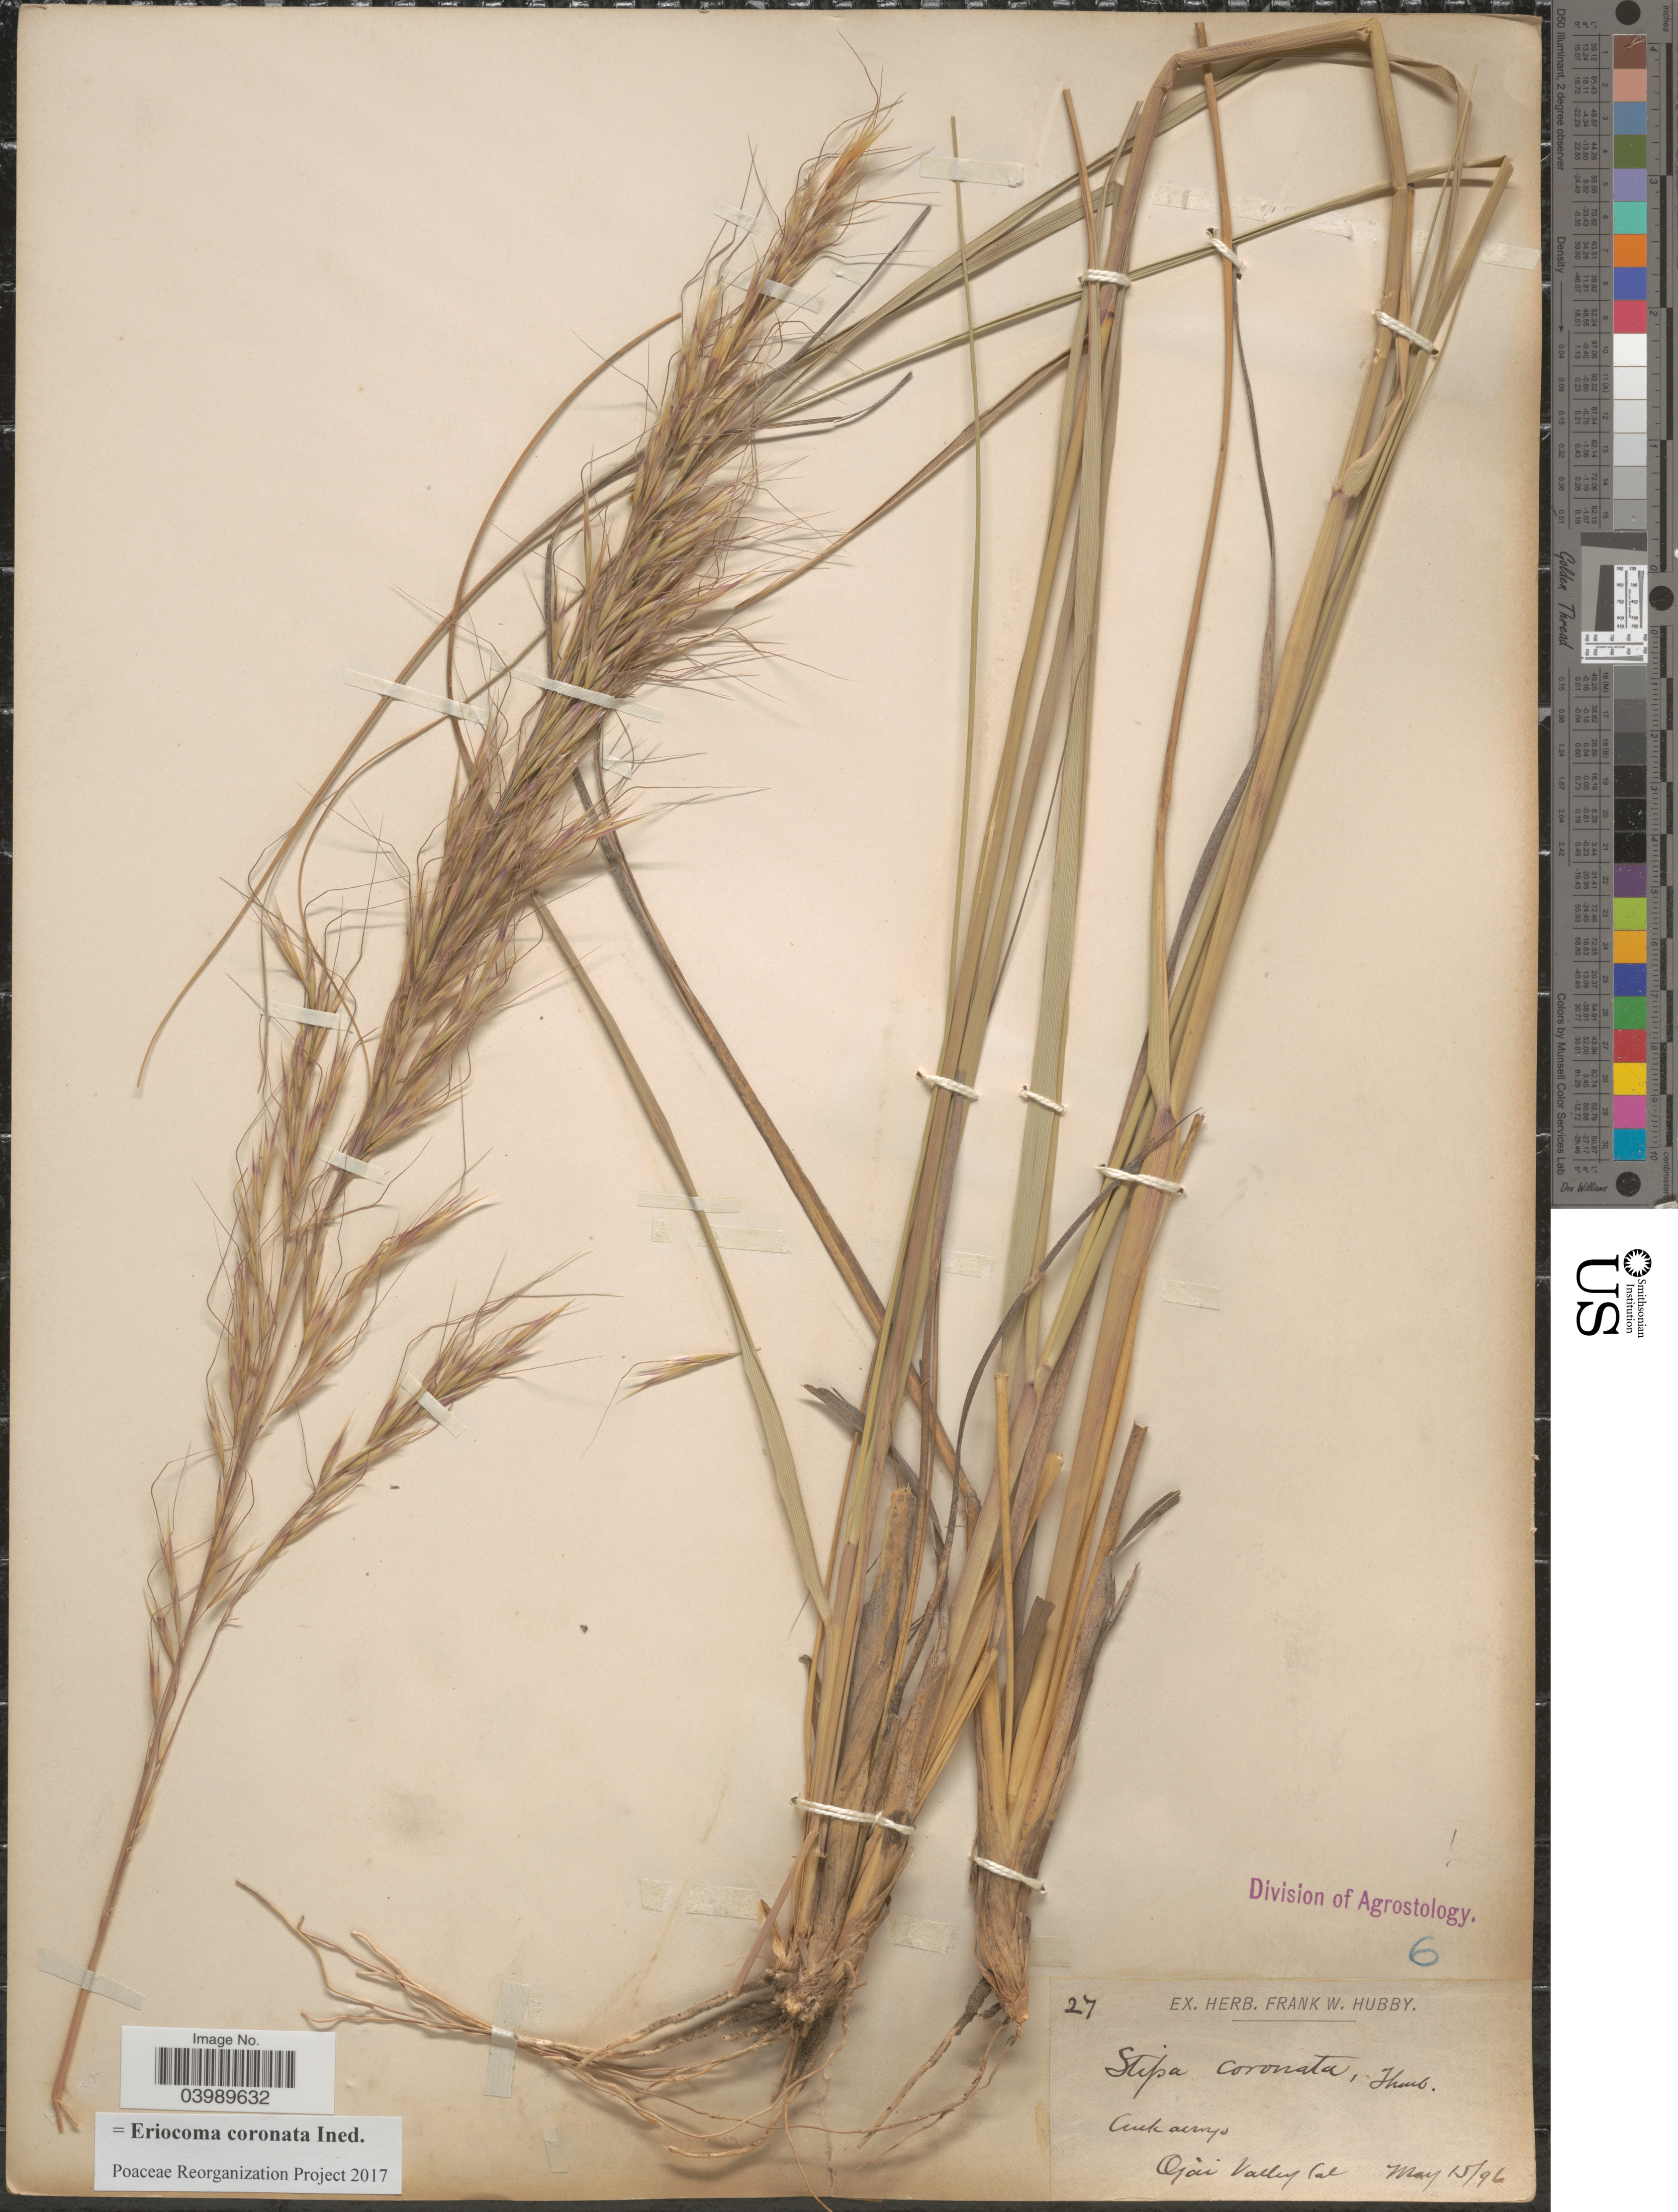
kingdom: Plantae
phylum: Tracheophyta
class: Liliopsida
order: Poales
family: Poaceae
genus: Eriocoma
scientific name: Eriocoma coronata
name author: (Thurb.) Romasch.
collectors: Ex herb. Frank W. Hubby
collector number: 27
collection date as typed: Transcribed d/m/y: 15/5/96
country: United States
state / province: California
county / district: Ventura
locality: Ojai Valley.